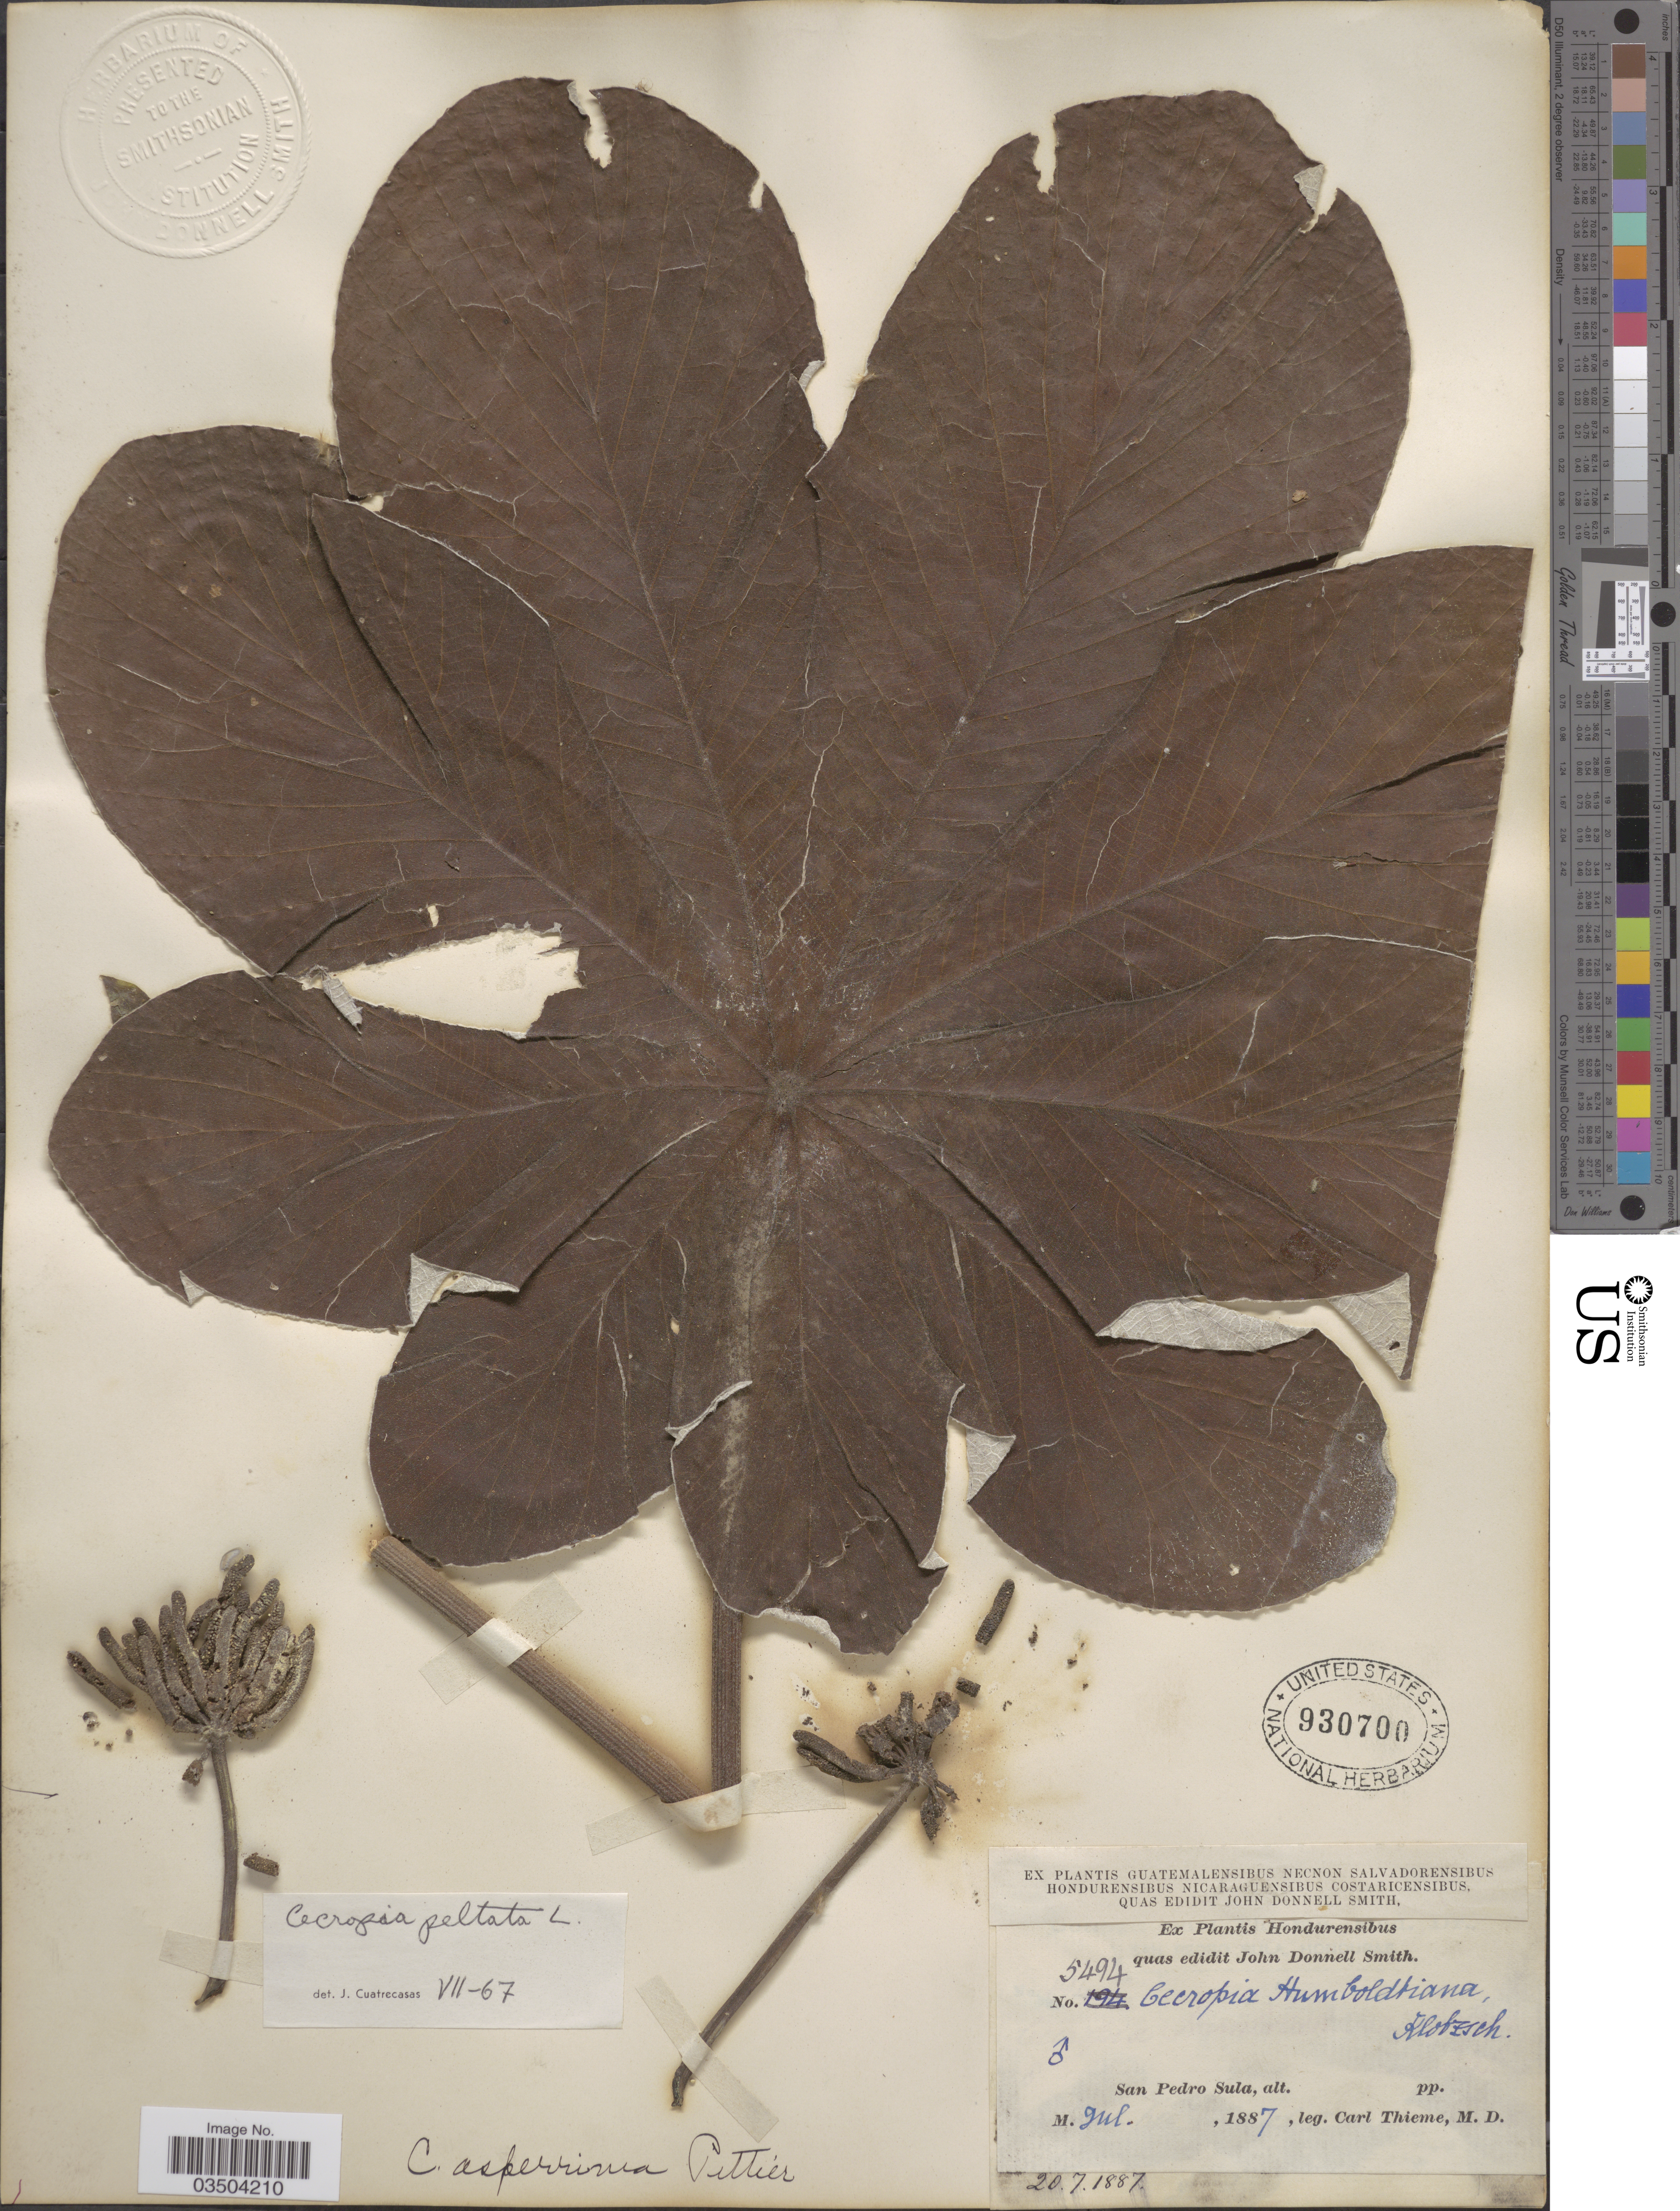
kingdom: Plantae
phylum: Tracheophyta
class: Magnoliopsida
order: Rosales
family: Urticaceae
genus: Cecropia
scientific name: Cecropia peltata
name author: L.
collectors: C. Thieme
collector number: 5494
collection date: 1887-07-20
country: Honduras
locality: San Pedro Sula.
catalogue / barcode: US 930700